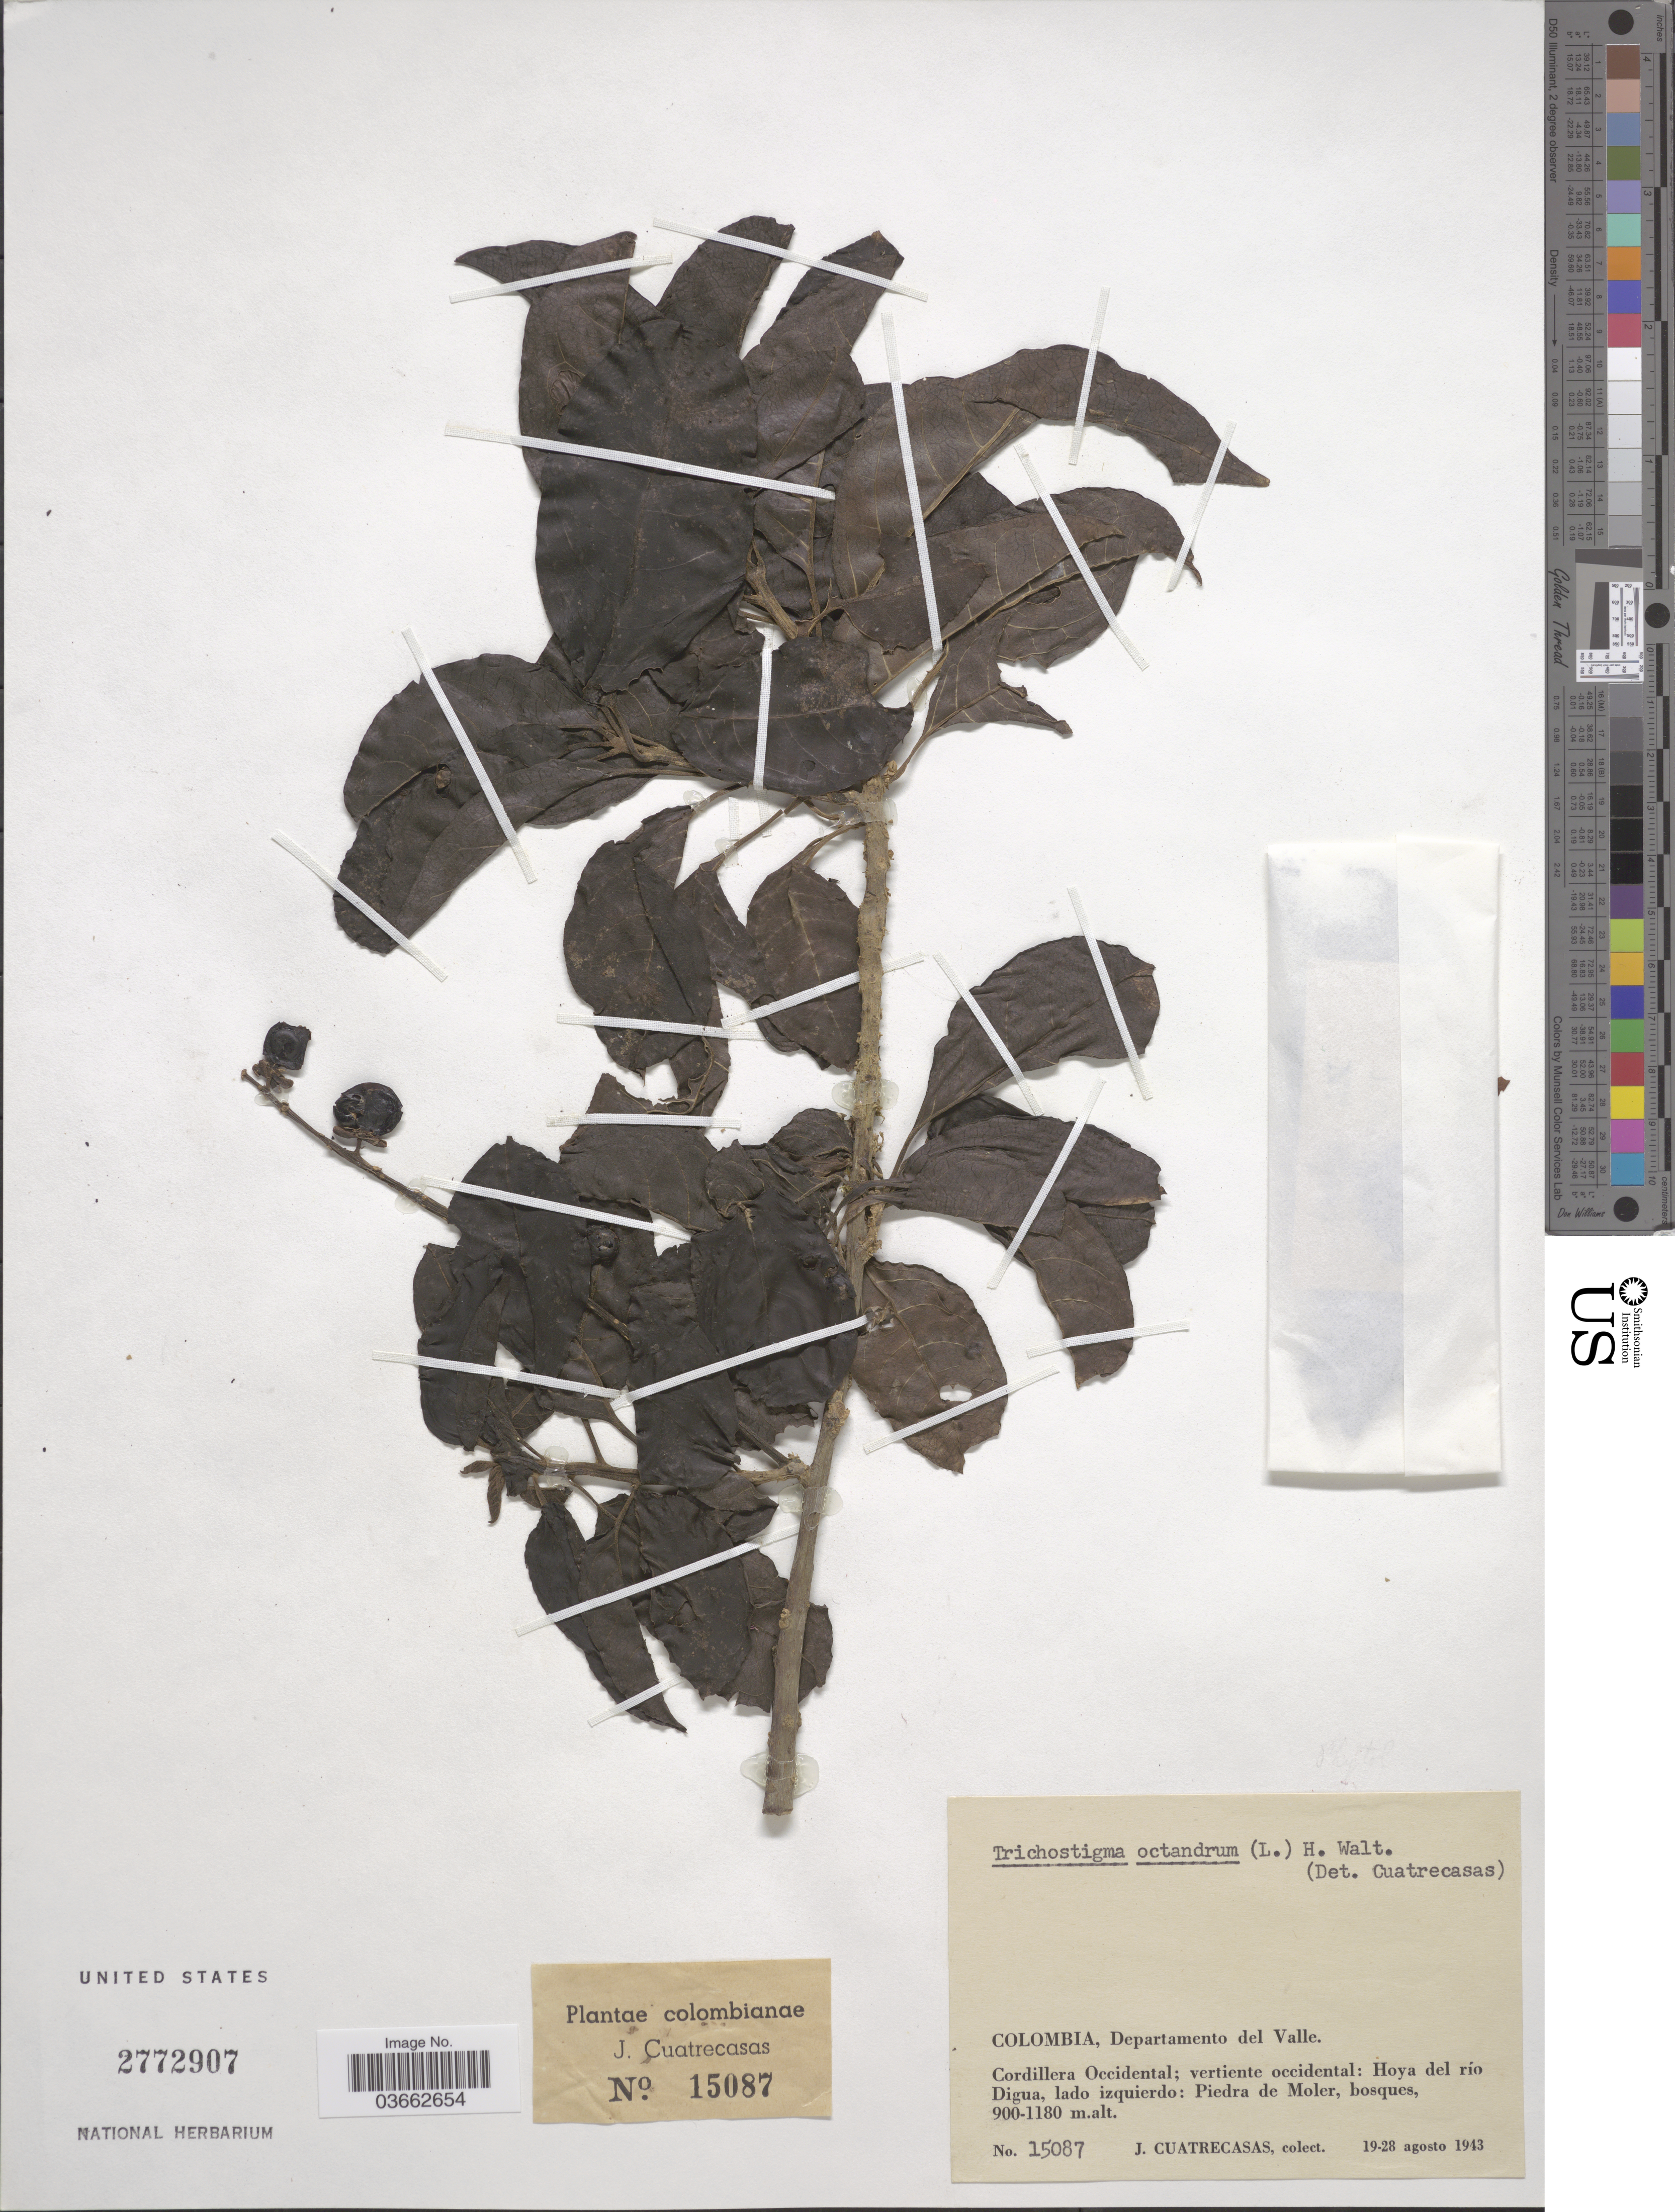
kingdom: Plantae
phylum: Tracheophyta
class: Magnoliopsida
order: Caryophyllales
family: Phytolaccaceae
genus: Trichostigma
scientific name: Trichostigma octandrum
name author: (L.) H. Walter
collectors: J. Cuatrecasas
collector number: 15087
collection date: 1943-08-19/1943-08-28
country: Colombia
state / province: Valle del Cauca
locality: Departamento del Valle. Cordillera Occidental; vertiente occidental: Hoya del río Digua, lado izquierdo: Piedra de Moler.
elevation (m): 900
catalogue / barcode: US 2772907